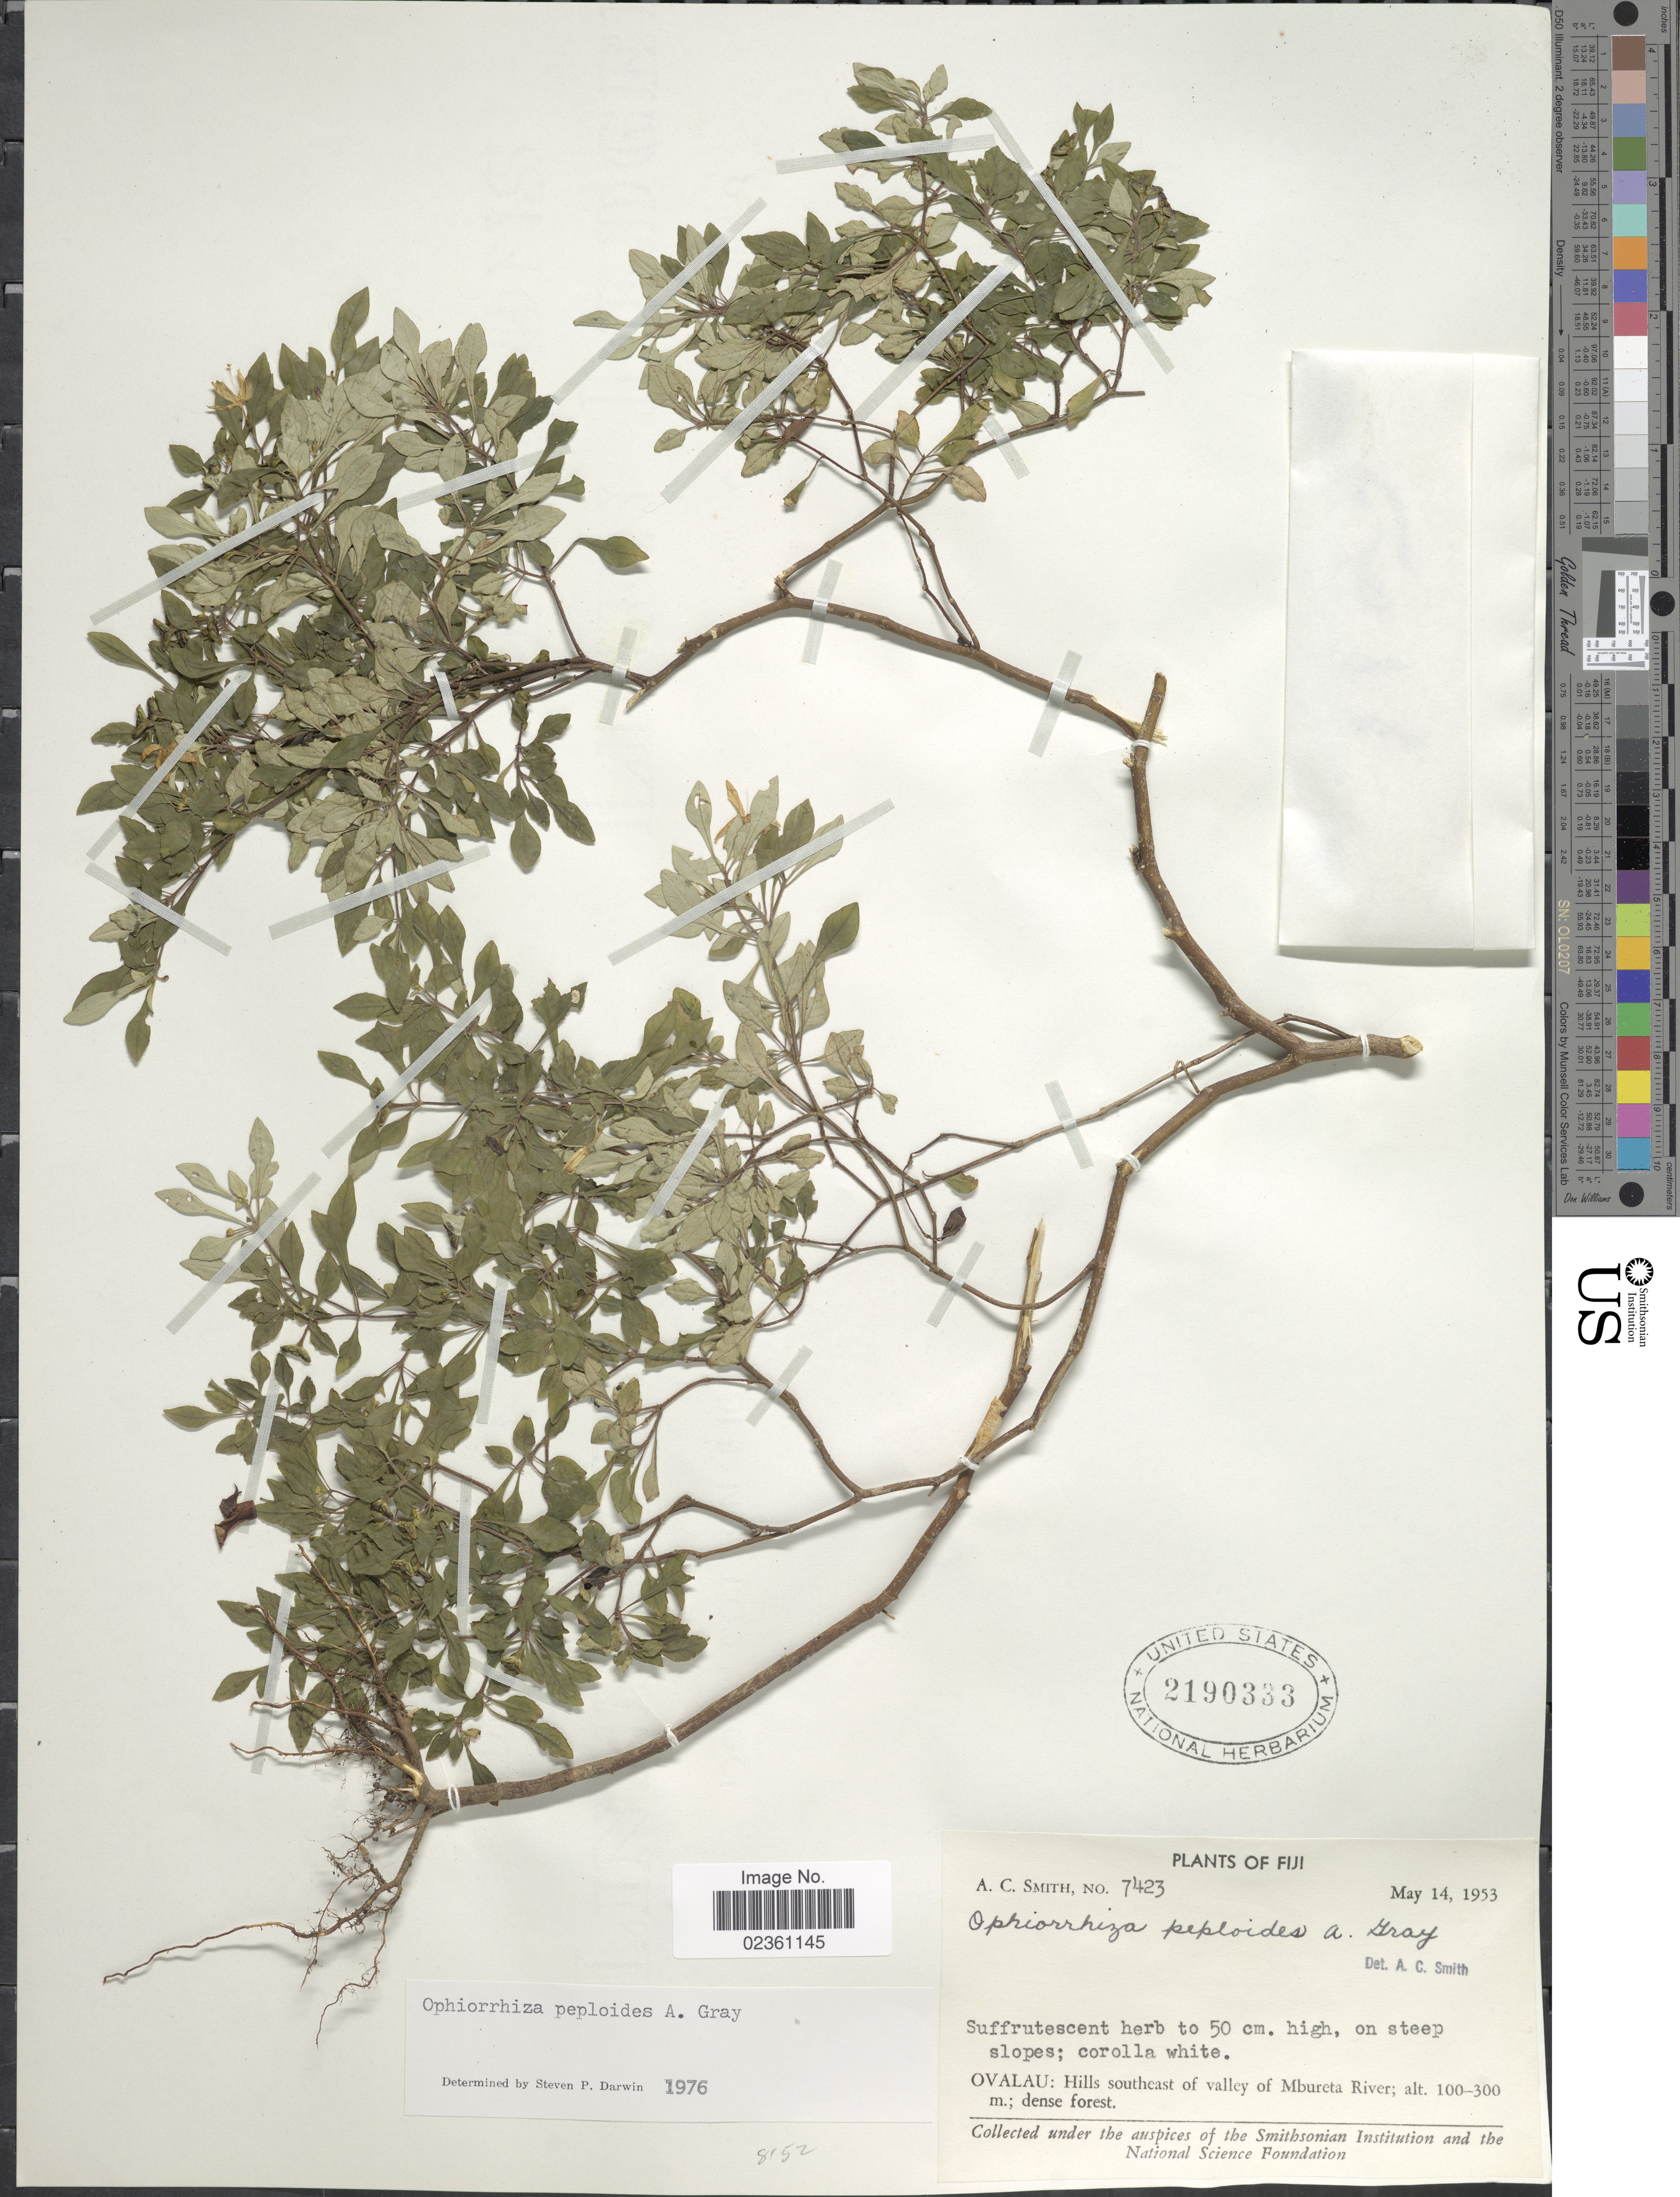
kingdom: Plantae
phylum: Tracheophyta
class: Magnoliopsida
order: Gentianales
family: Rubiaceae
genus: Ophiorrhiza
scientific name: Ophiorrhiza peploides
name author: A. Gray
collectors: A. C. Smith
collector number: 7423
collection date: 1953-05-14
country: Fiji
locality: On steep slopes, Ovalau: Hills southeast of valley of Mbureta River; dense forest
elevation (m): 100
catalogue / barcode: US 2190333